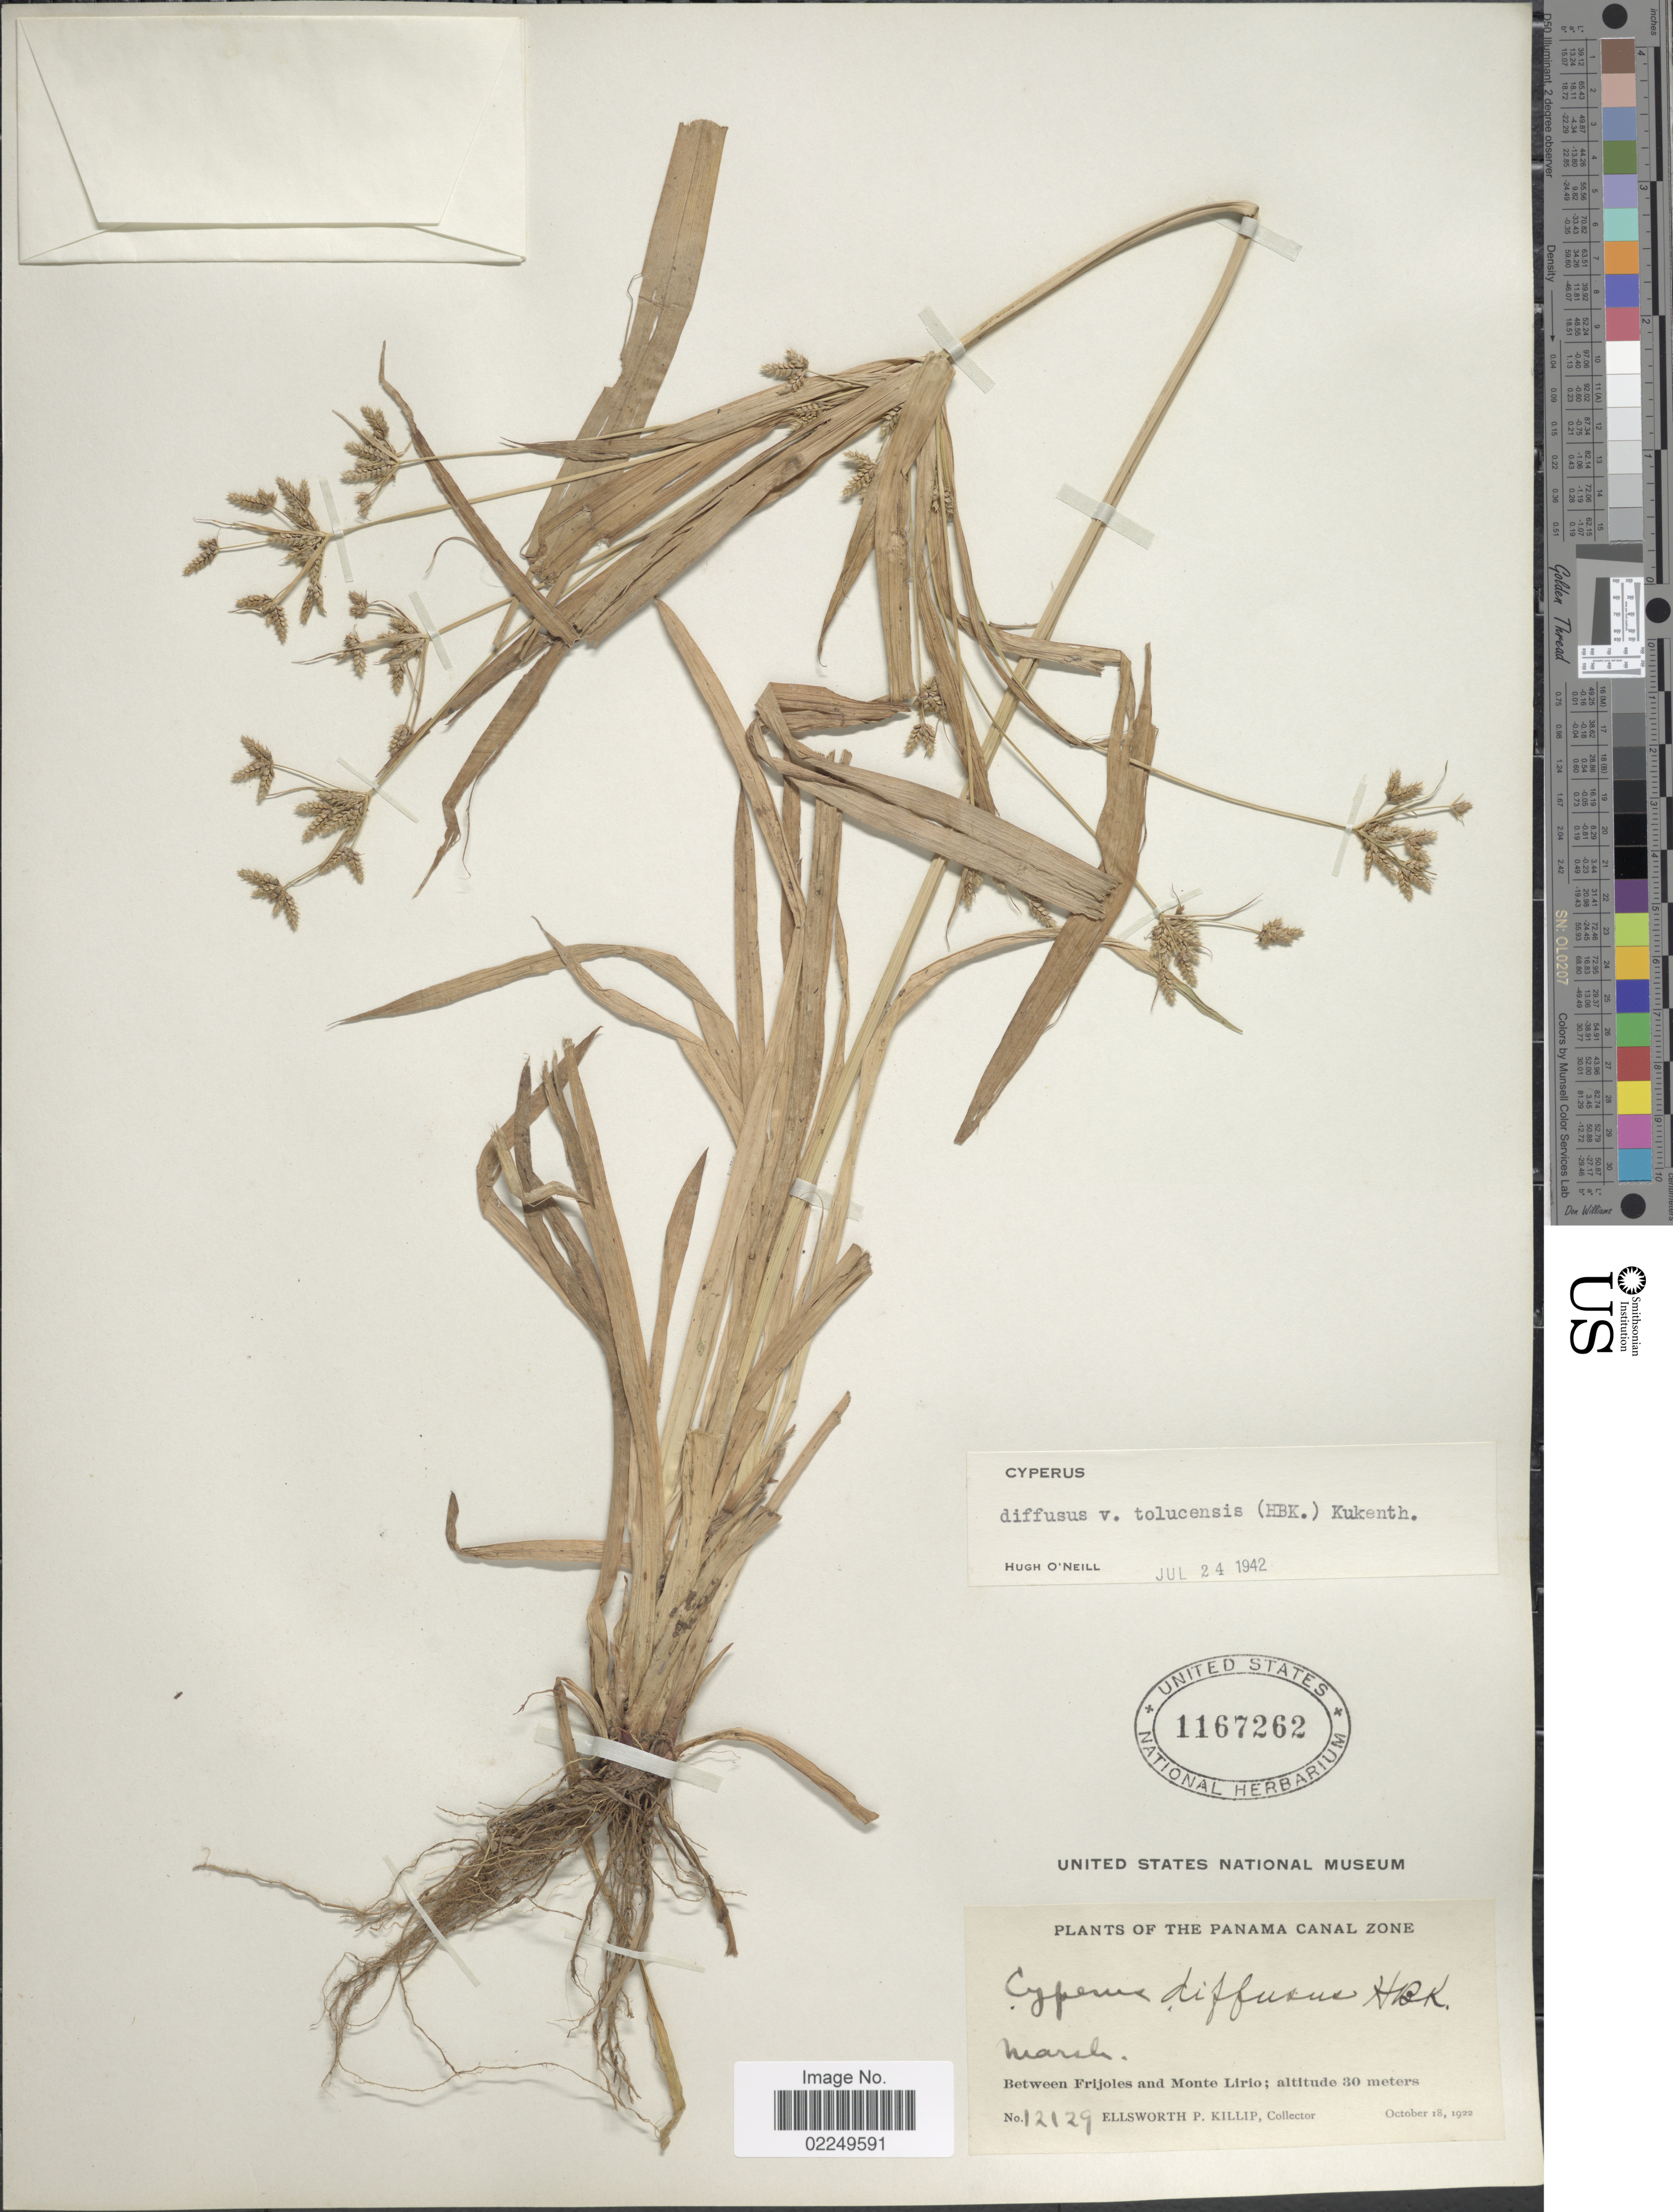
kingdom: Plantae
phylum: Tracheophyta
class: Liliopsida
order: Poales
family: Cyperaceae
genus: Cyperus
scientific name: Cyperus laxus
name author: Lam.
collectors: E. P. Killip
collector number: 12129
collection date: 1922-10-18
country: Panama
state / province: Colón / Panamá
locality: The Panama Canal Zone, Between Frijoles and Monte Lirio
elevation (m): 30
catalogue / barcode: US 1167262